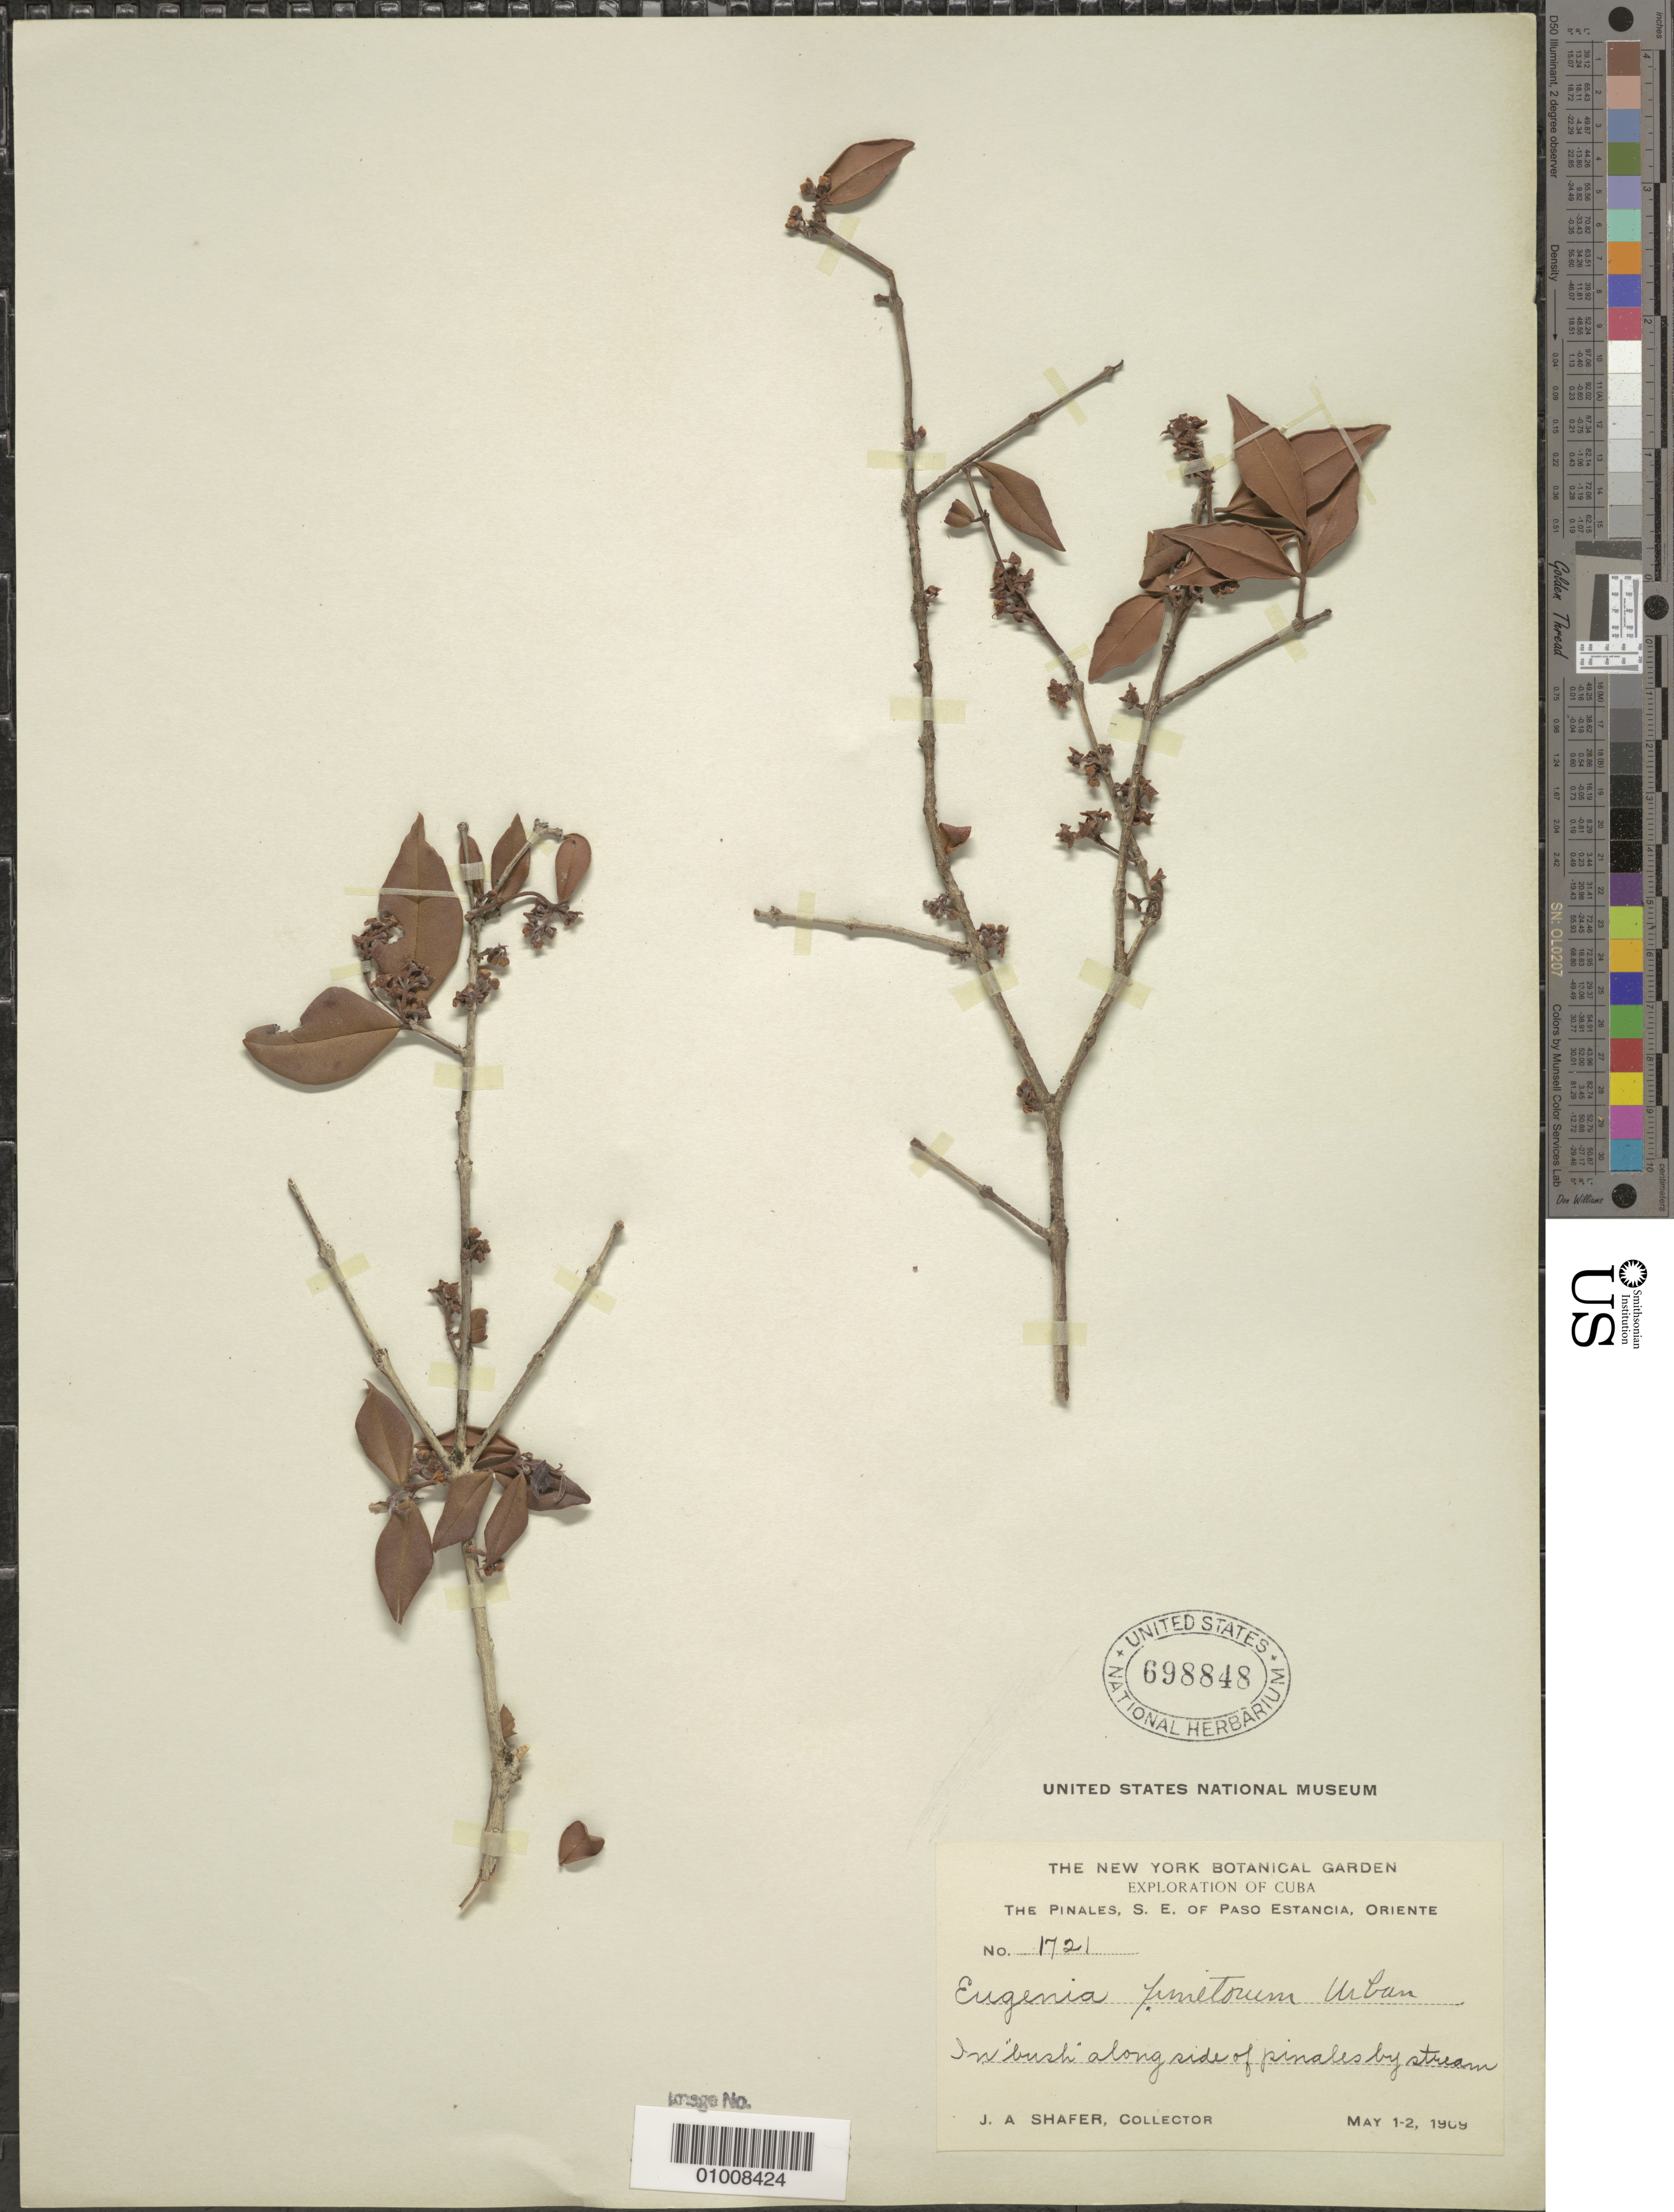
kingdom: Plantae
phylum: Tracheophyta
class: Magnoliopsida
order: Myrtales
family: Myrtaceae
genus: Eugenia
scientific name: Eugenia pinetorum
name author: Urb.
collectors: J. A. Shafer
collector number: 1721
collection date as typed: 01 May 1909 to 02 May 1909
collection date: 1909-05-01/1909-05-02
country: Cuba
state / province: Granma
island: Cuba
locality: The Pinales, southeast of Paso Estancia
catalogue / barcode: US 698848